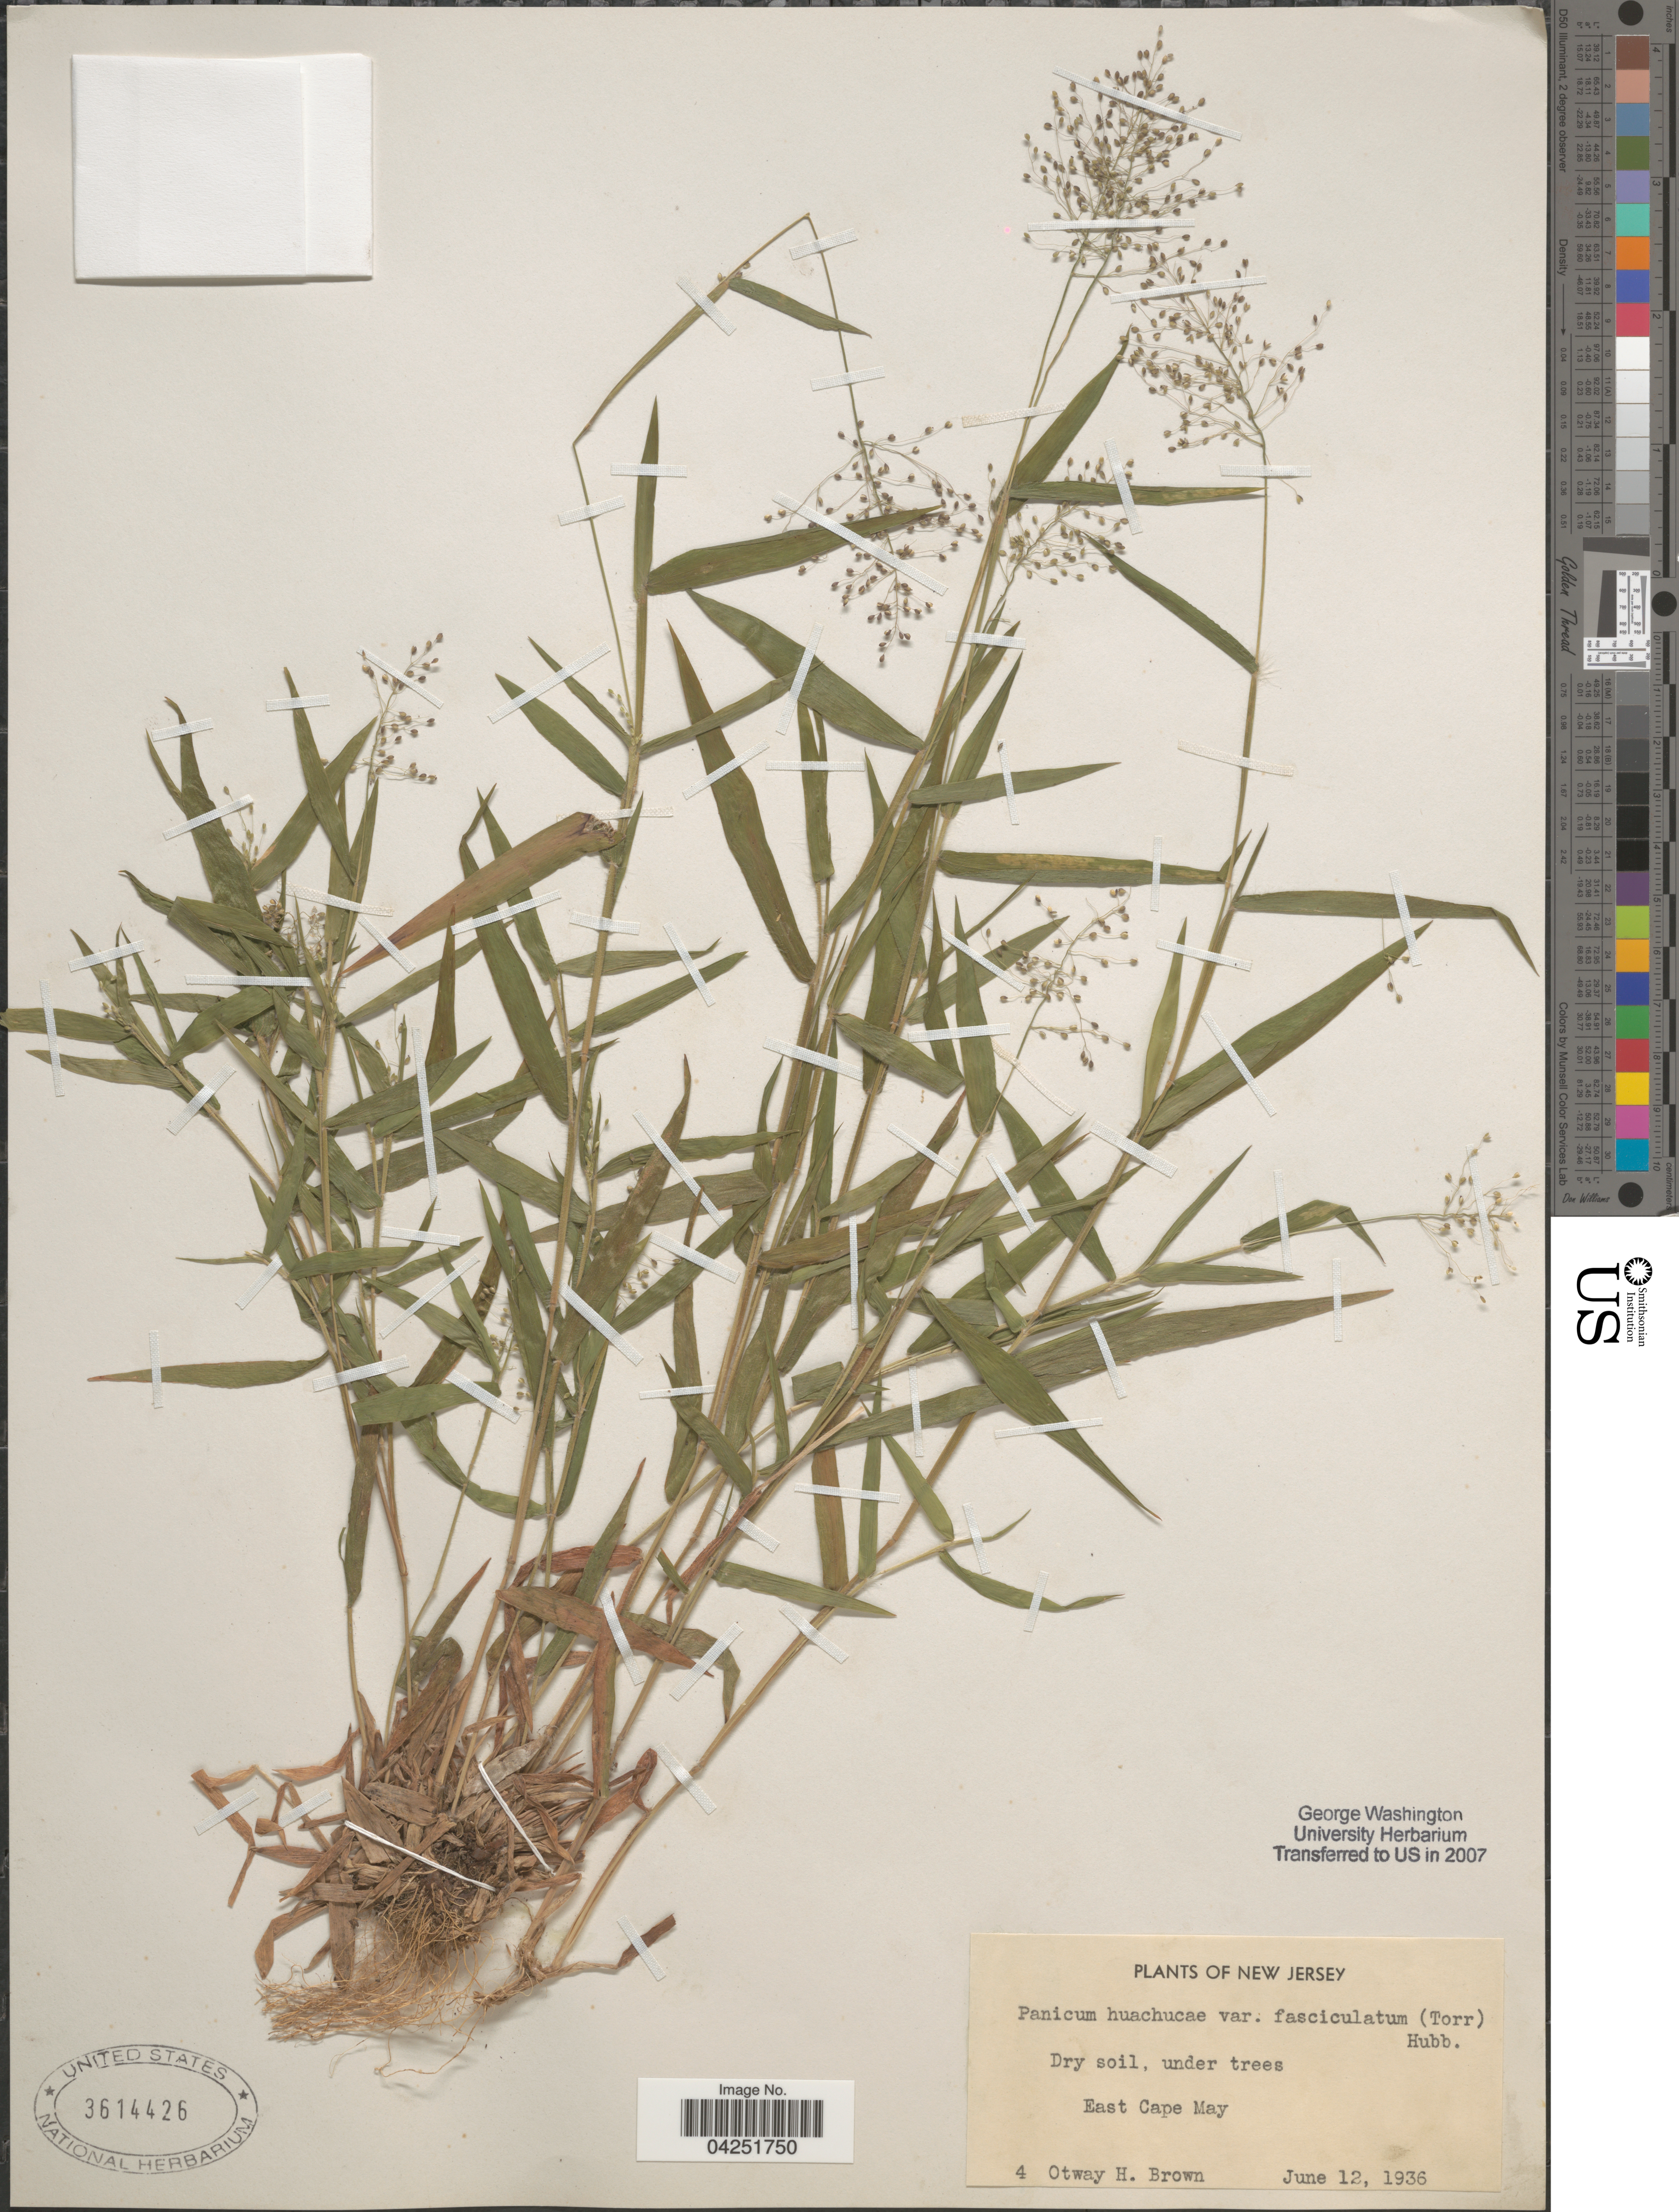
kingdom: Plantae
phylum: Tracheophyta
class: Liliopsida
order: Poales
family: Poaceae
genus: Dichanthelium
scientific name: Dichanthelium acuminatum var. fasciculatum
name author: (Torr.) Freckmann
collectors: O. Brown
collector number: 4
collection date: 1936-06-12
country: United States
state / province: New Jersey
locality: East Cape May.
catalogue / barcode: US 3614426